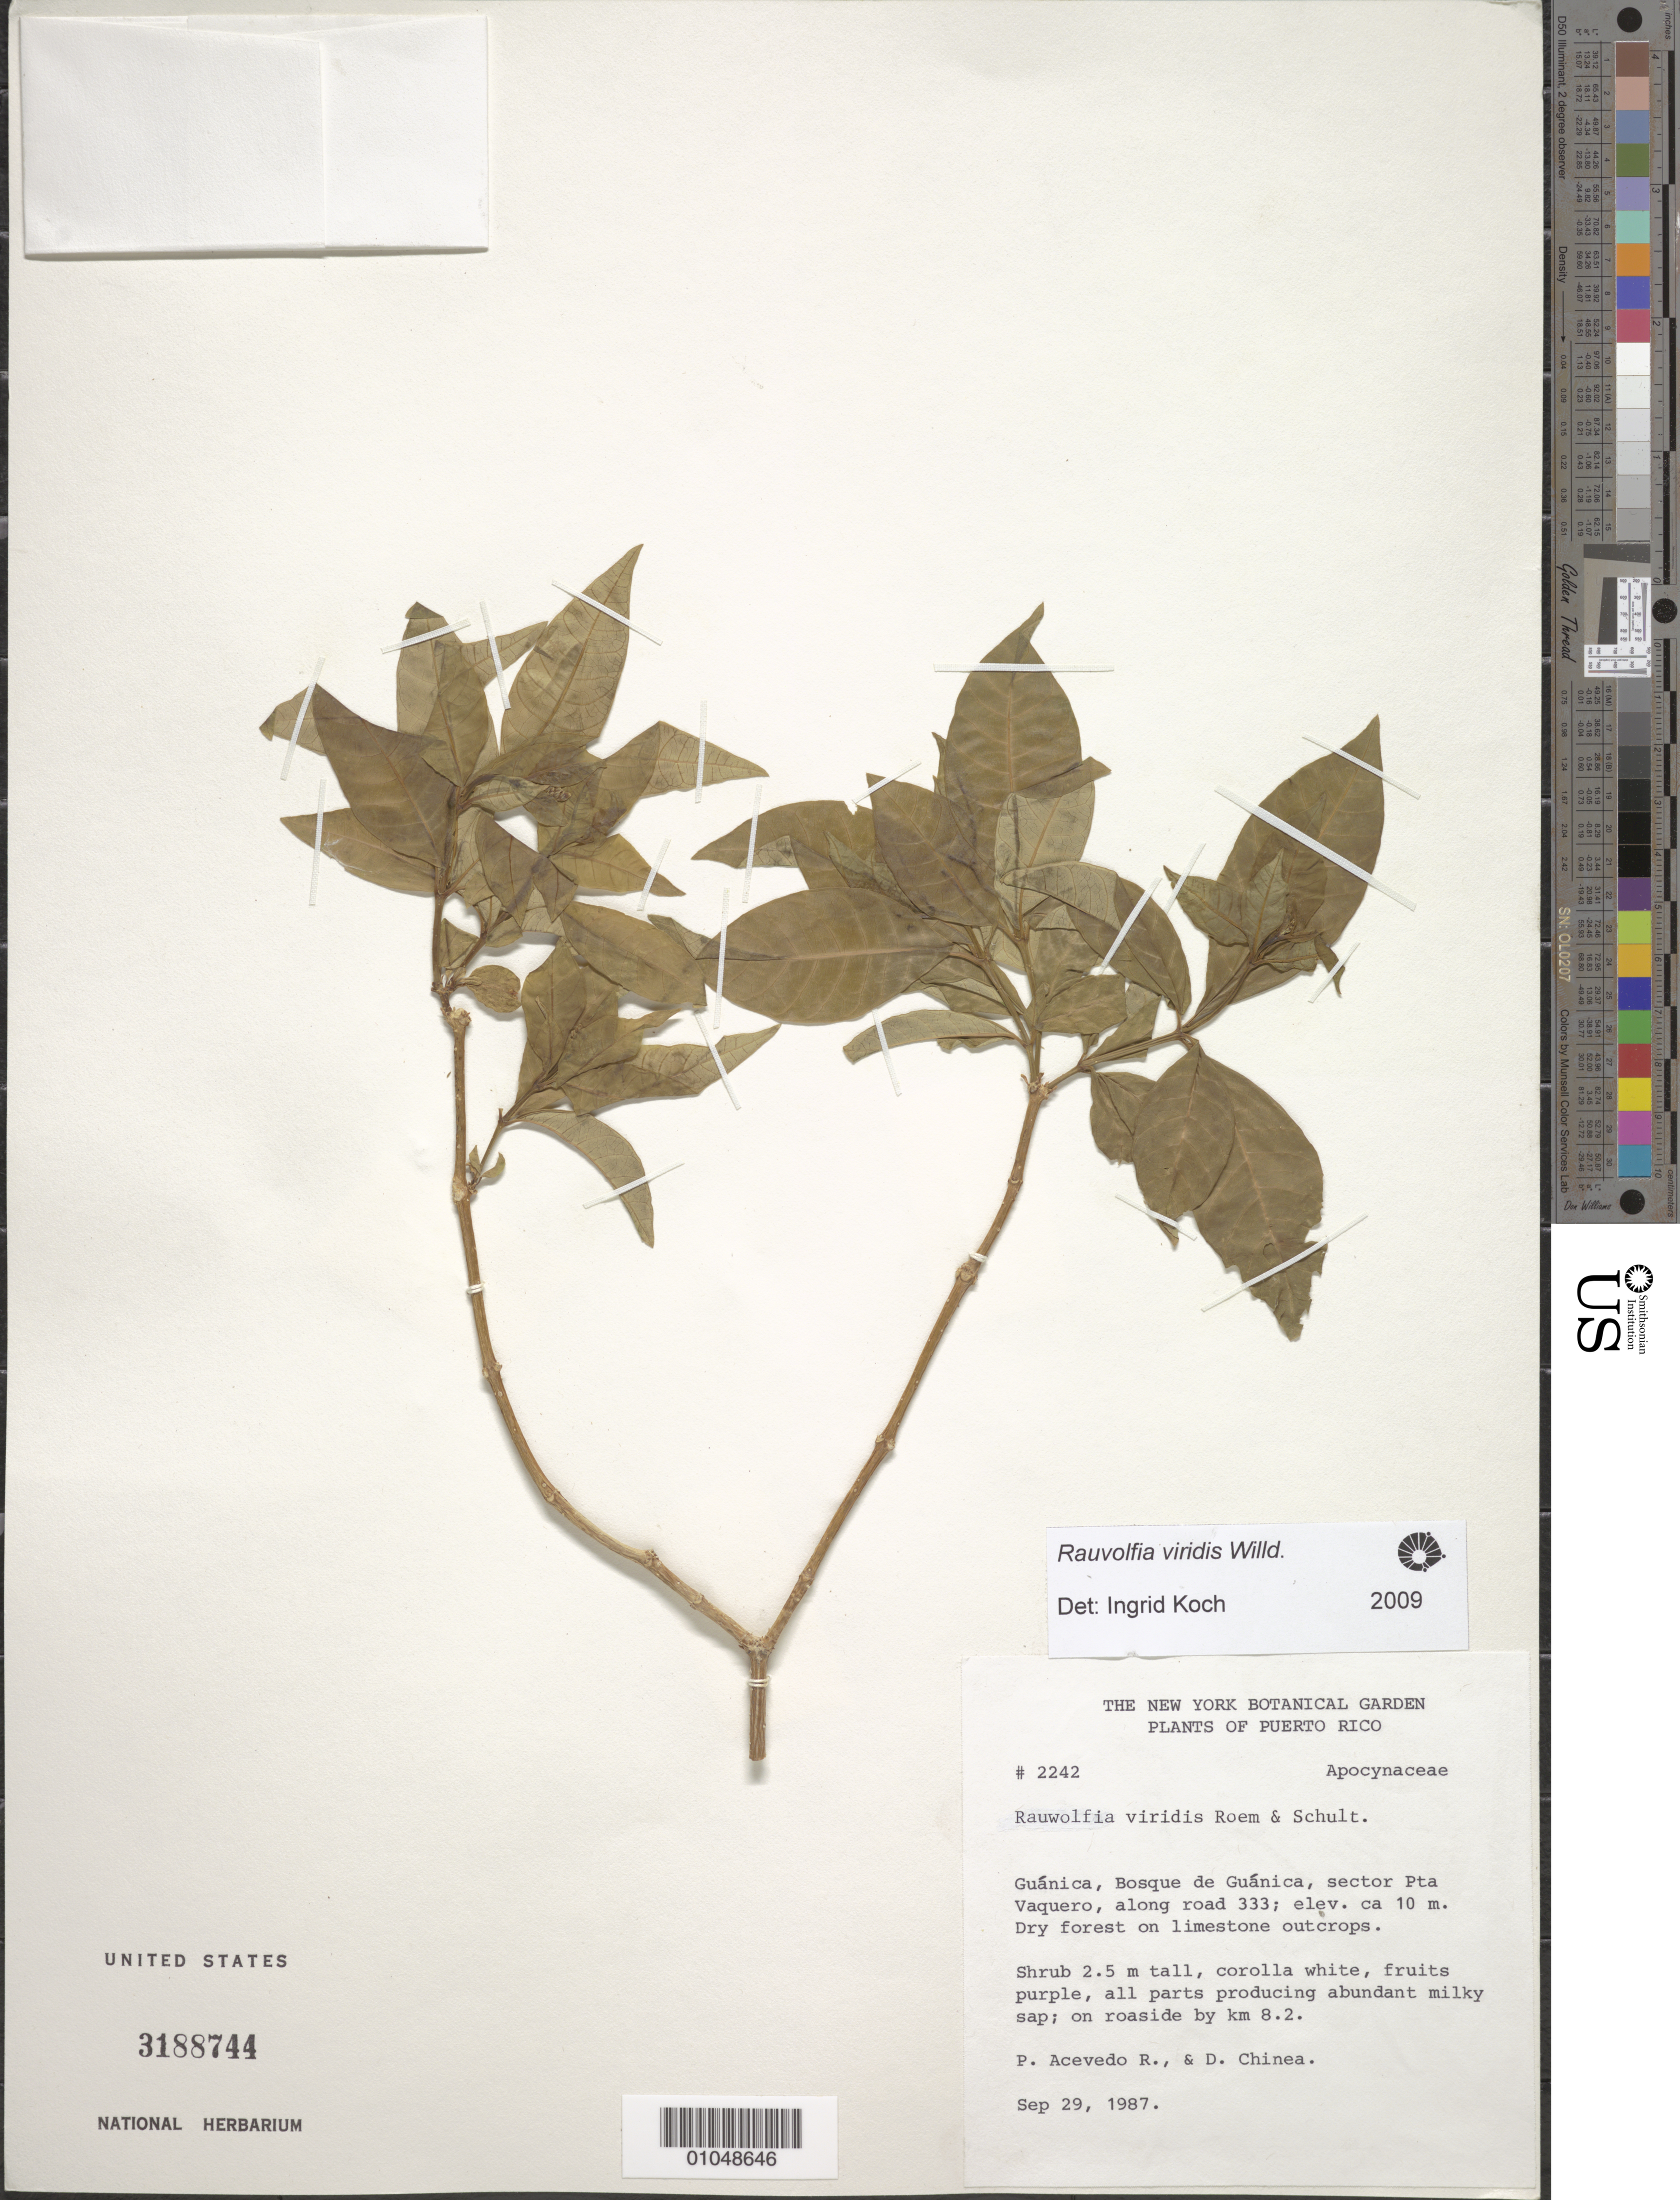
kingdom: Plantae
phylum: Tracheophyta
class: Magnoliopsida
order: Gentianales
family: Apocynaceae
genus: Rauvolfia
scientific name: Rauvolfia viridis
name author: Willd. ex Roem. & Schult.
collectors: P. Acevedo-Rodr. & D. Chinea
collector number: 2242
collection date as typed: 29 Sep 1987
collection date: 1987-09-29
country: Puerto Rico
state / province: Guánica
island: Puerto Rico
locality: Guánica; Guánica Forest Reserve.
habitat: Roadside.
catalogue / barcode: US 3188744